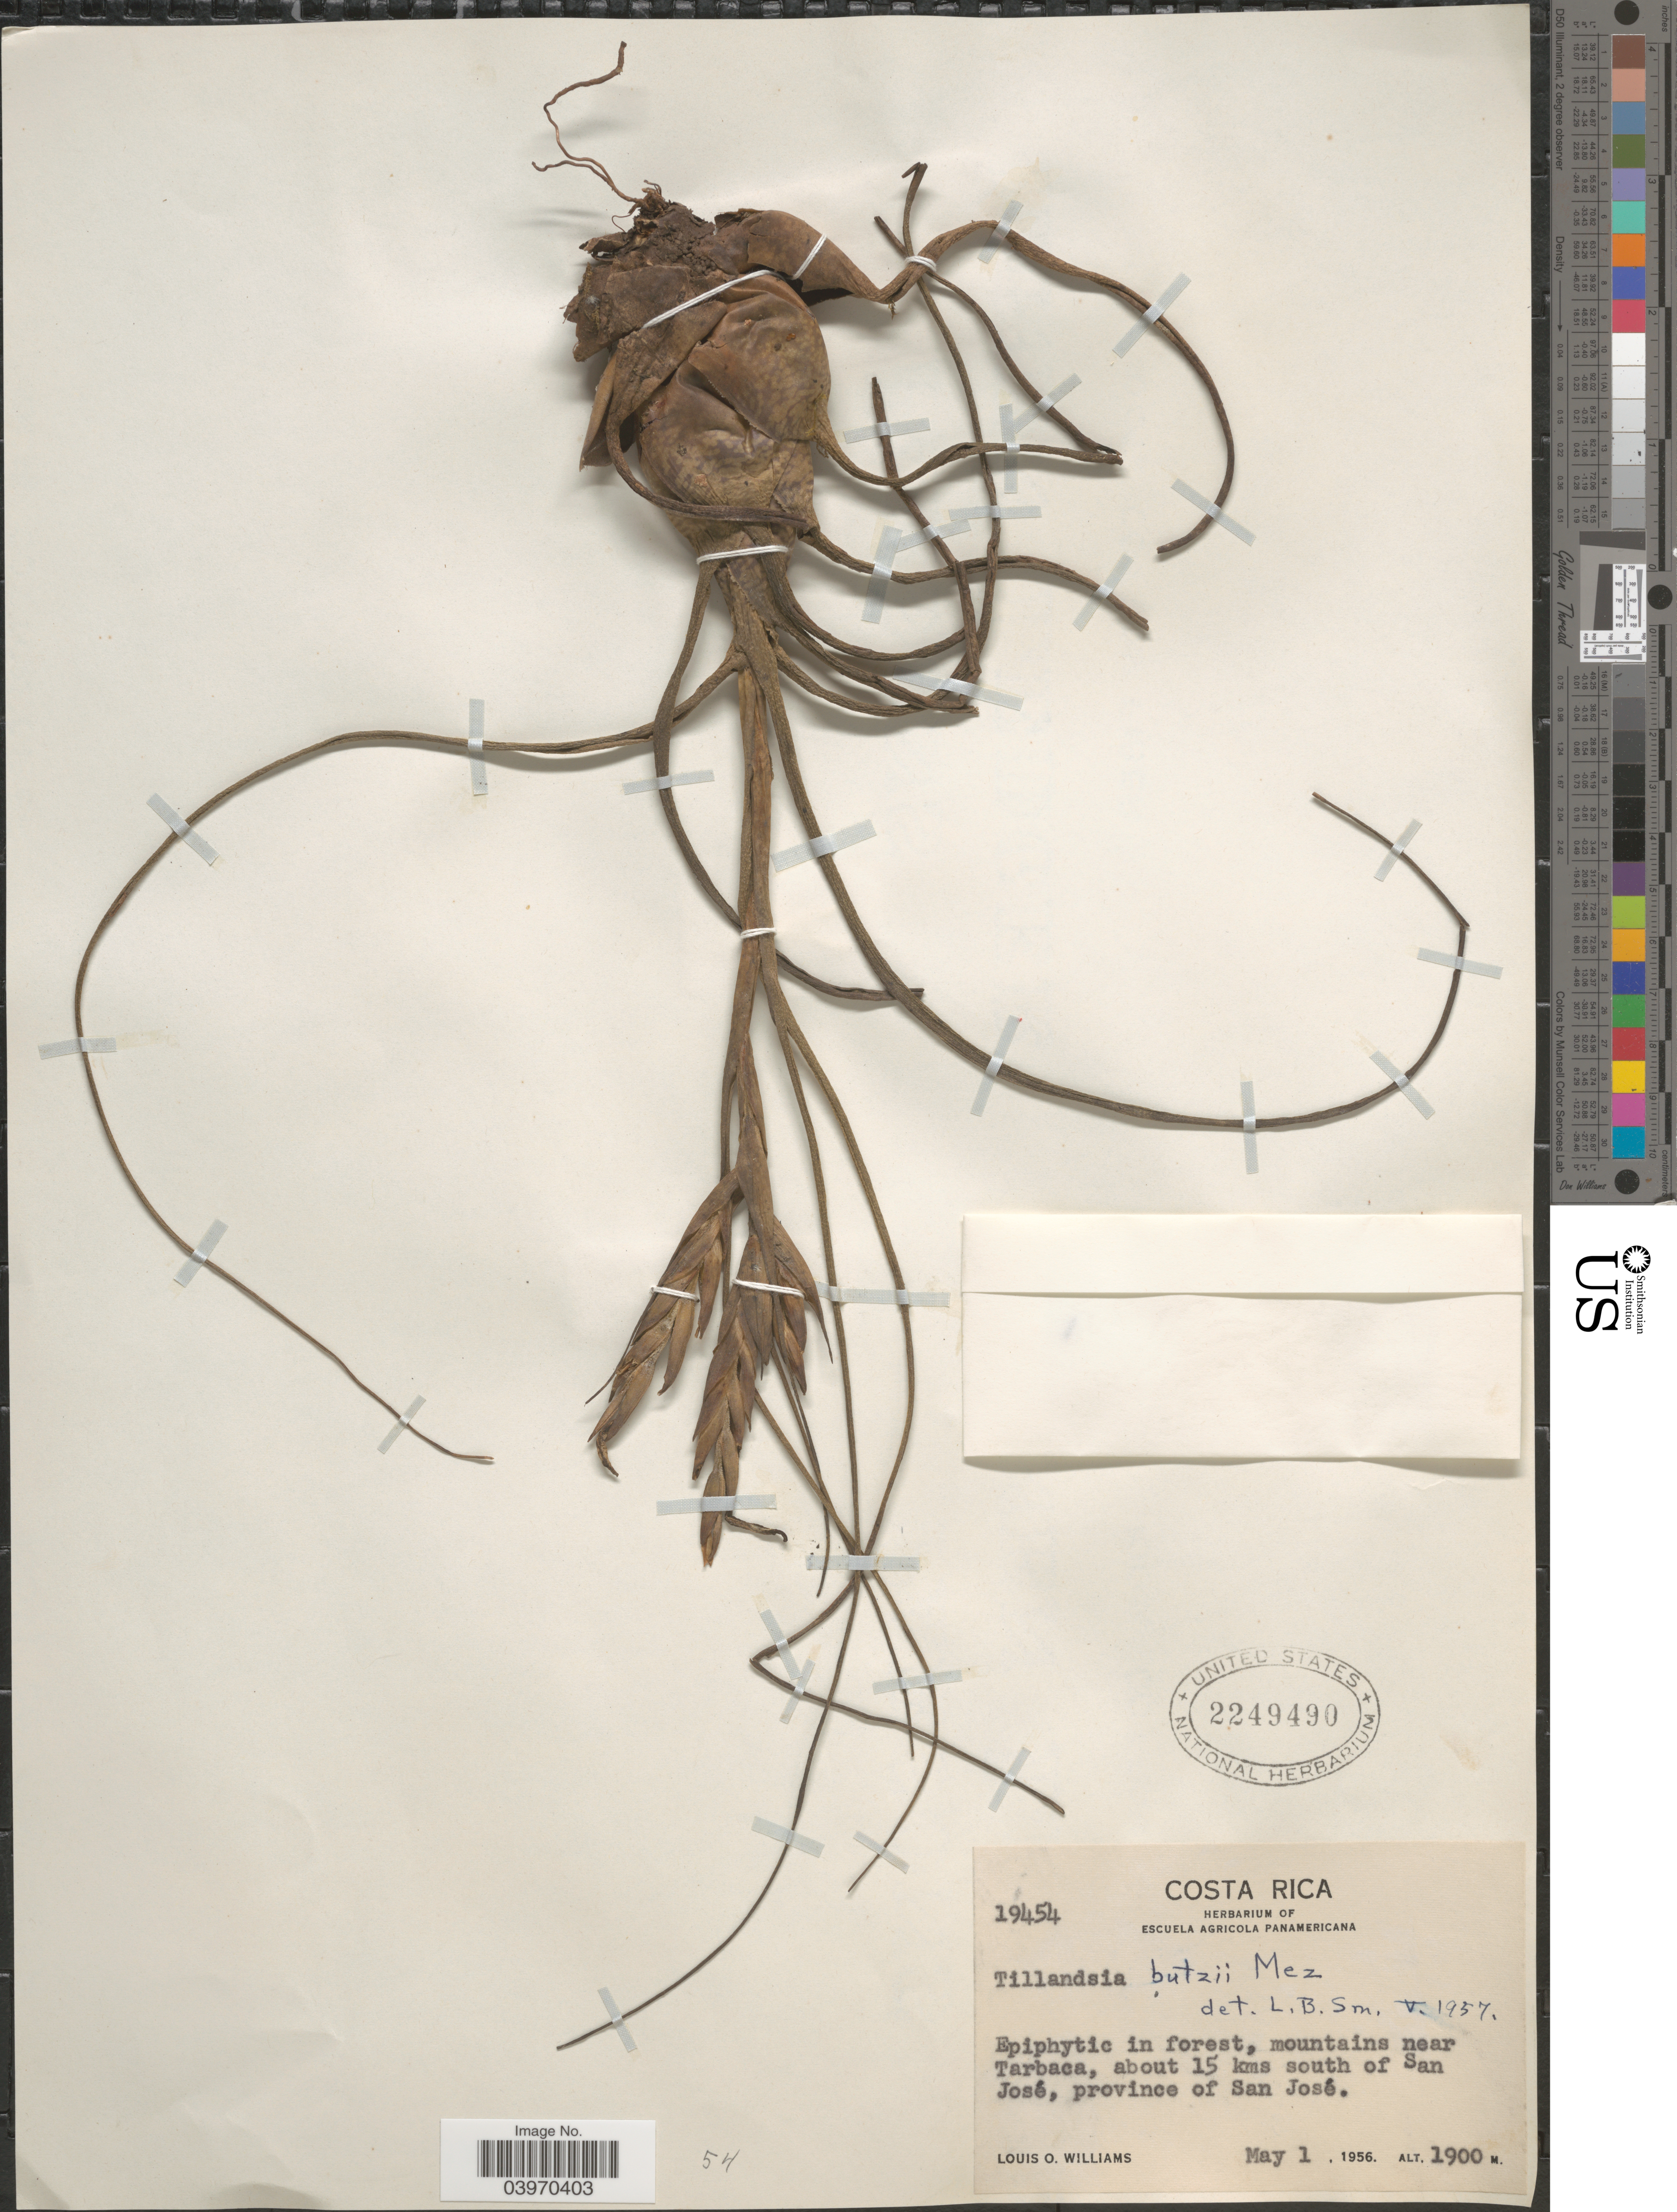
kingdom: Plantae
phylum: Tracheophyta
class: Liliopsida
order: Poales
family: Bromeliaceae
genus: Tillandsia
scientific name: Tillandsia butzii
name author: Mez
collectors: L. O. Williams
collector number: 19454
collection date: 1956-05-01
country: Costa Rica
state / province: San José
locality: Mountains near Tarbaca, about 15 kms south of San José.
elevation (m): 1900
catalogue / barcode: US 2249490